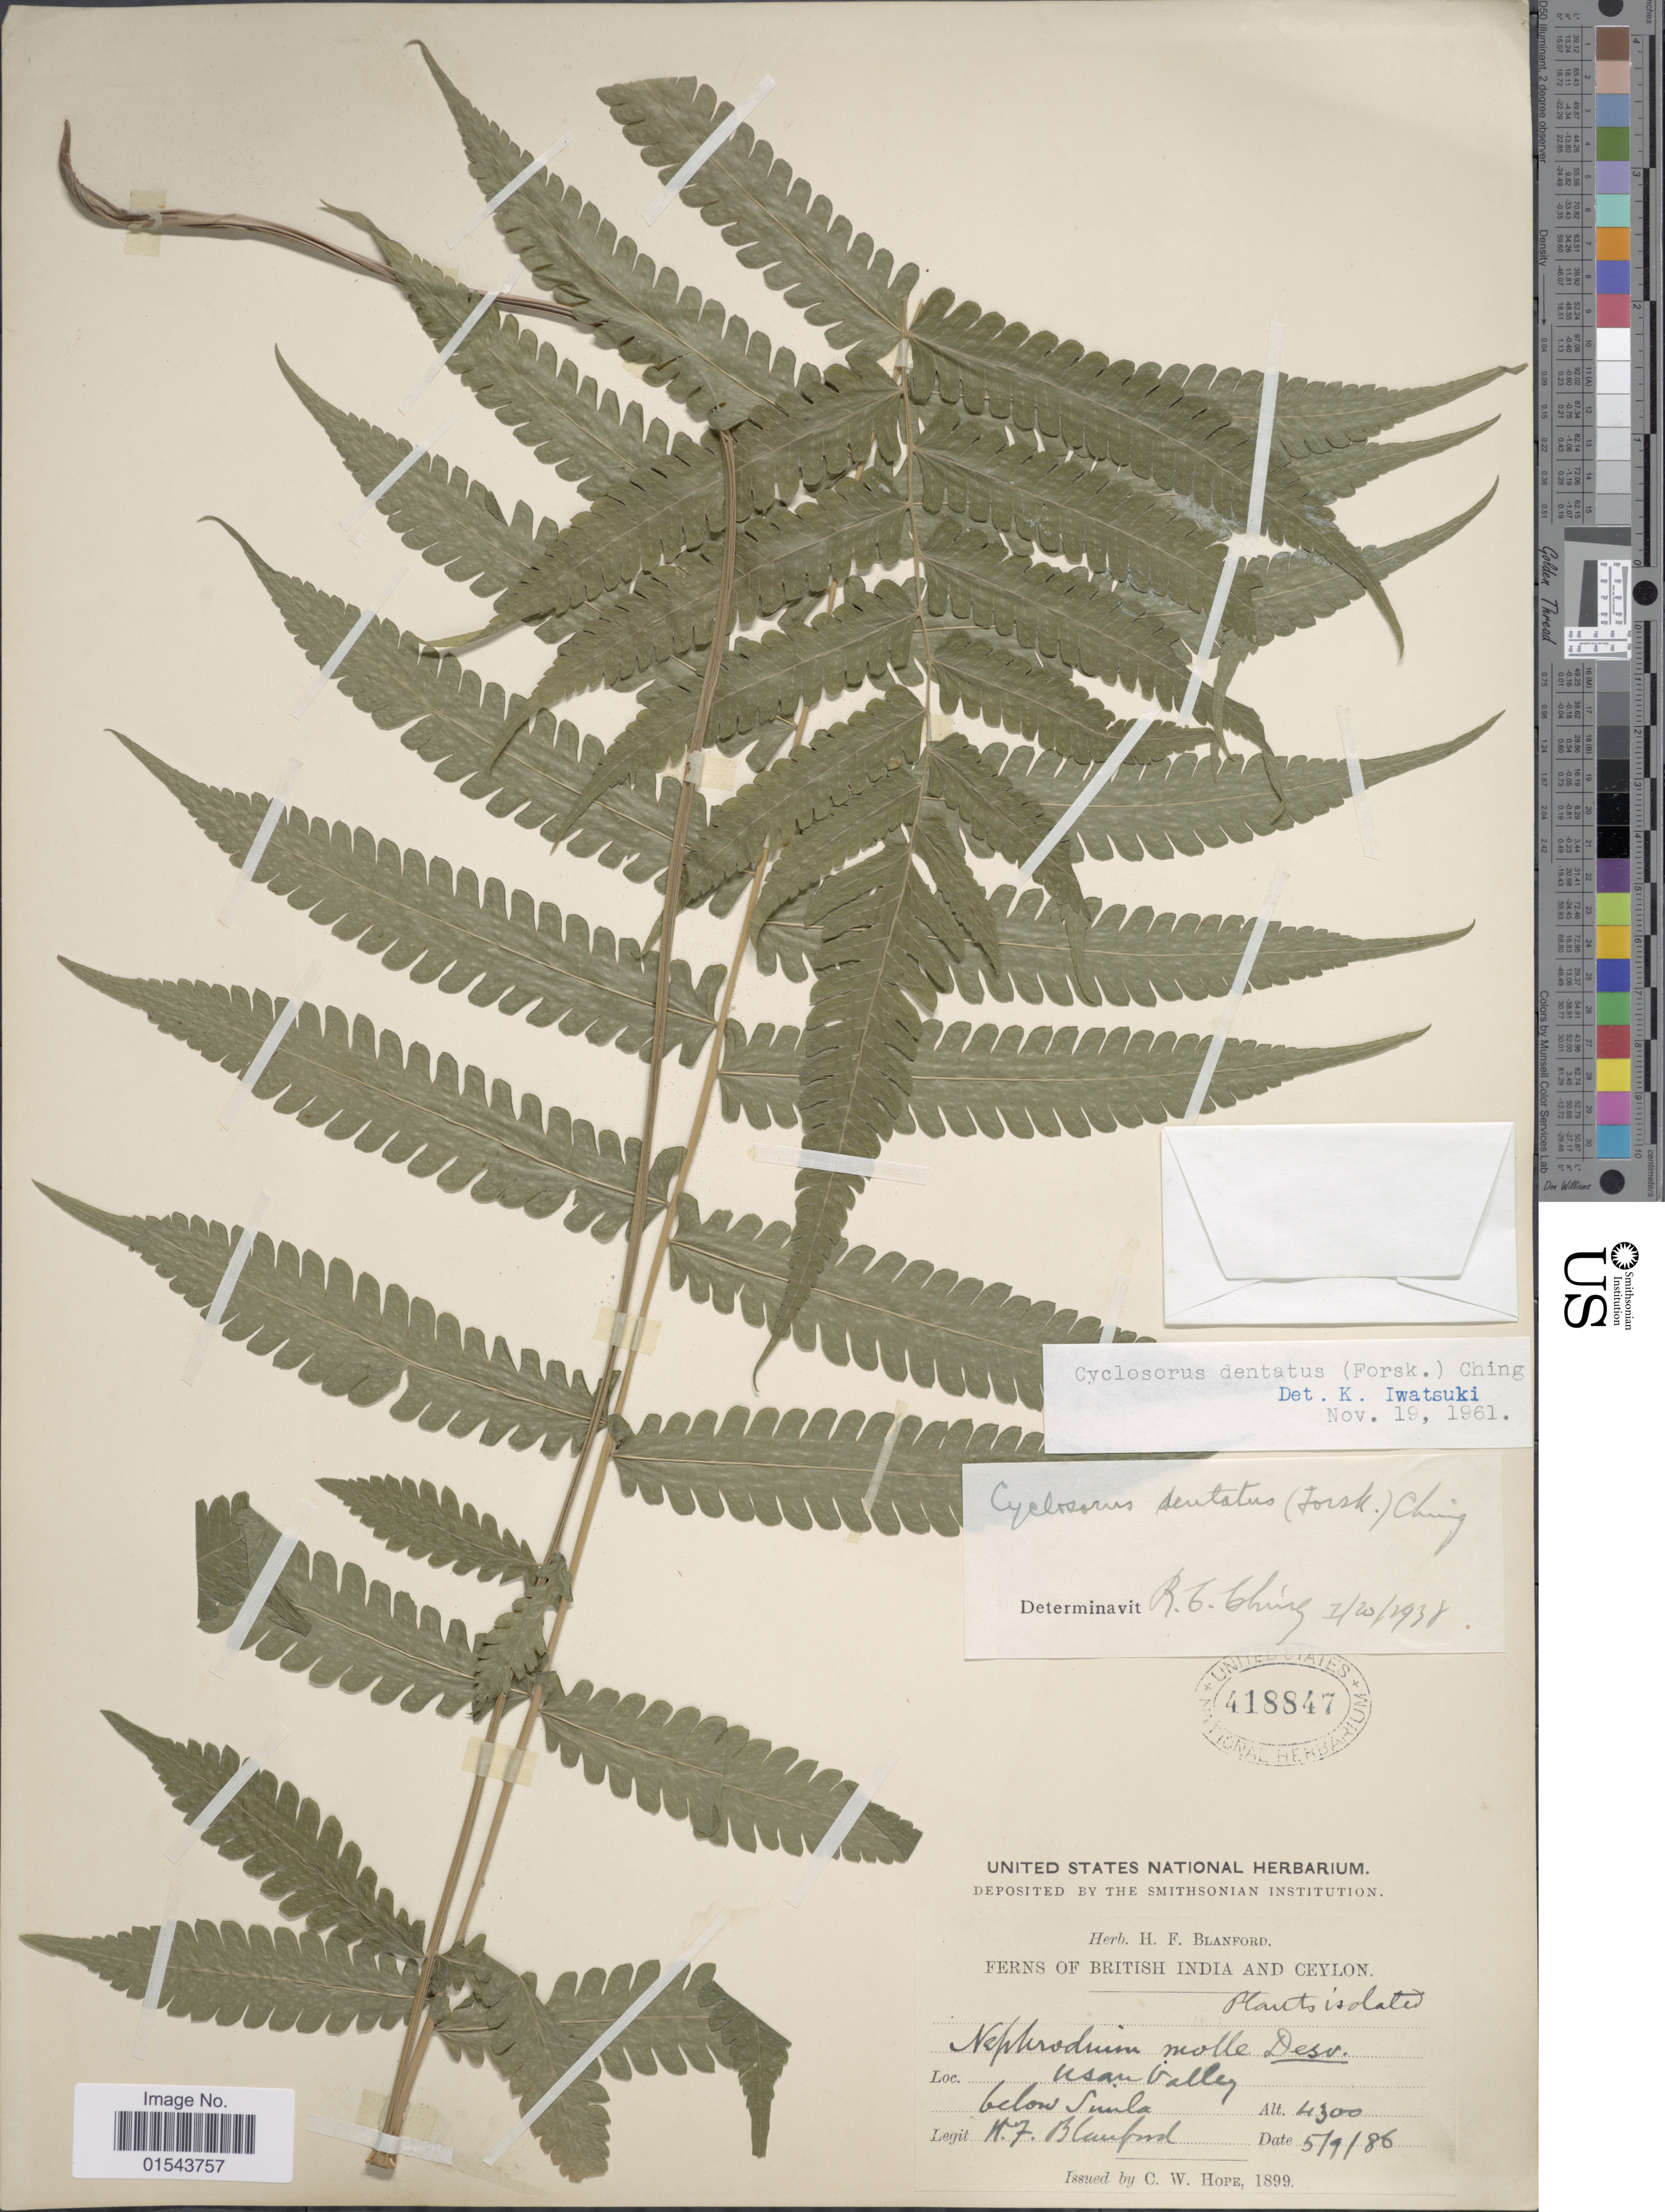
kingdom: Plantae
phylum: Tracheophyta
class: Polypodiopsida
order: Polypodiales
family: Thelypteridaceae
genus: Christella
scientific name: Christella dentata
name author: (Forssk.) Brownsey & Jermy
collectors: H. Blanford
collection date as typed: Transcribed d/m/y: 5/9/86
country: India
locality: British India and Ceylon, below Simla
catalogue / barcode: US 418847